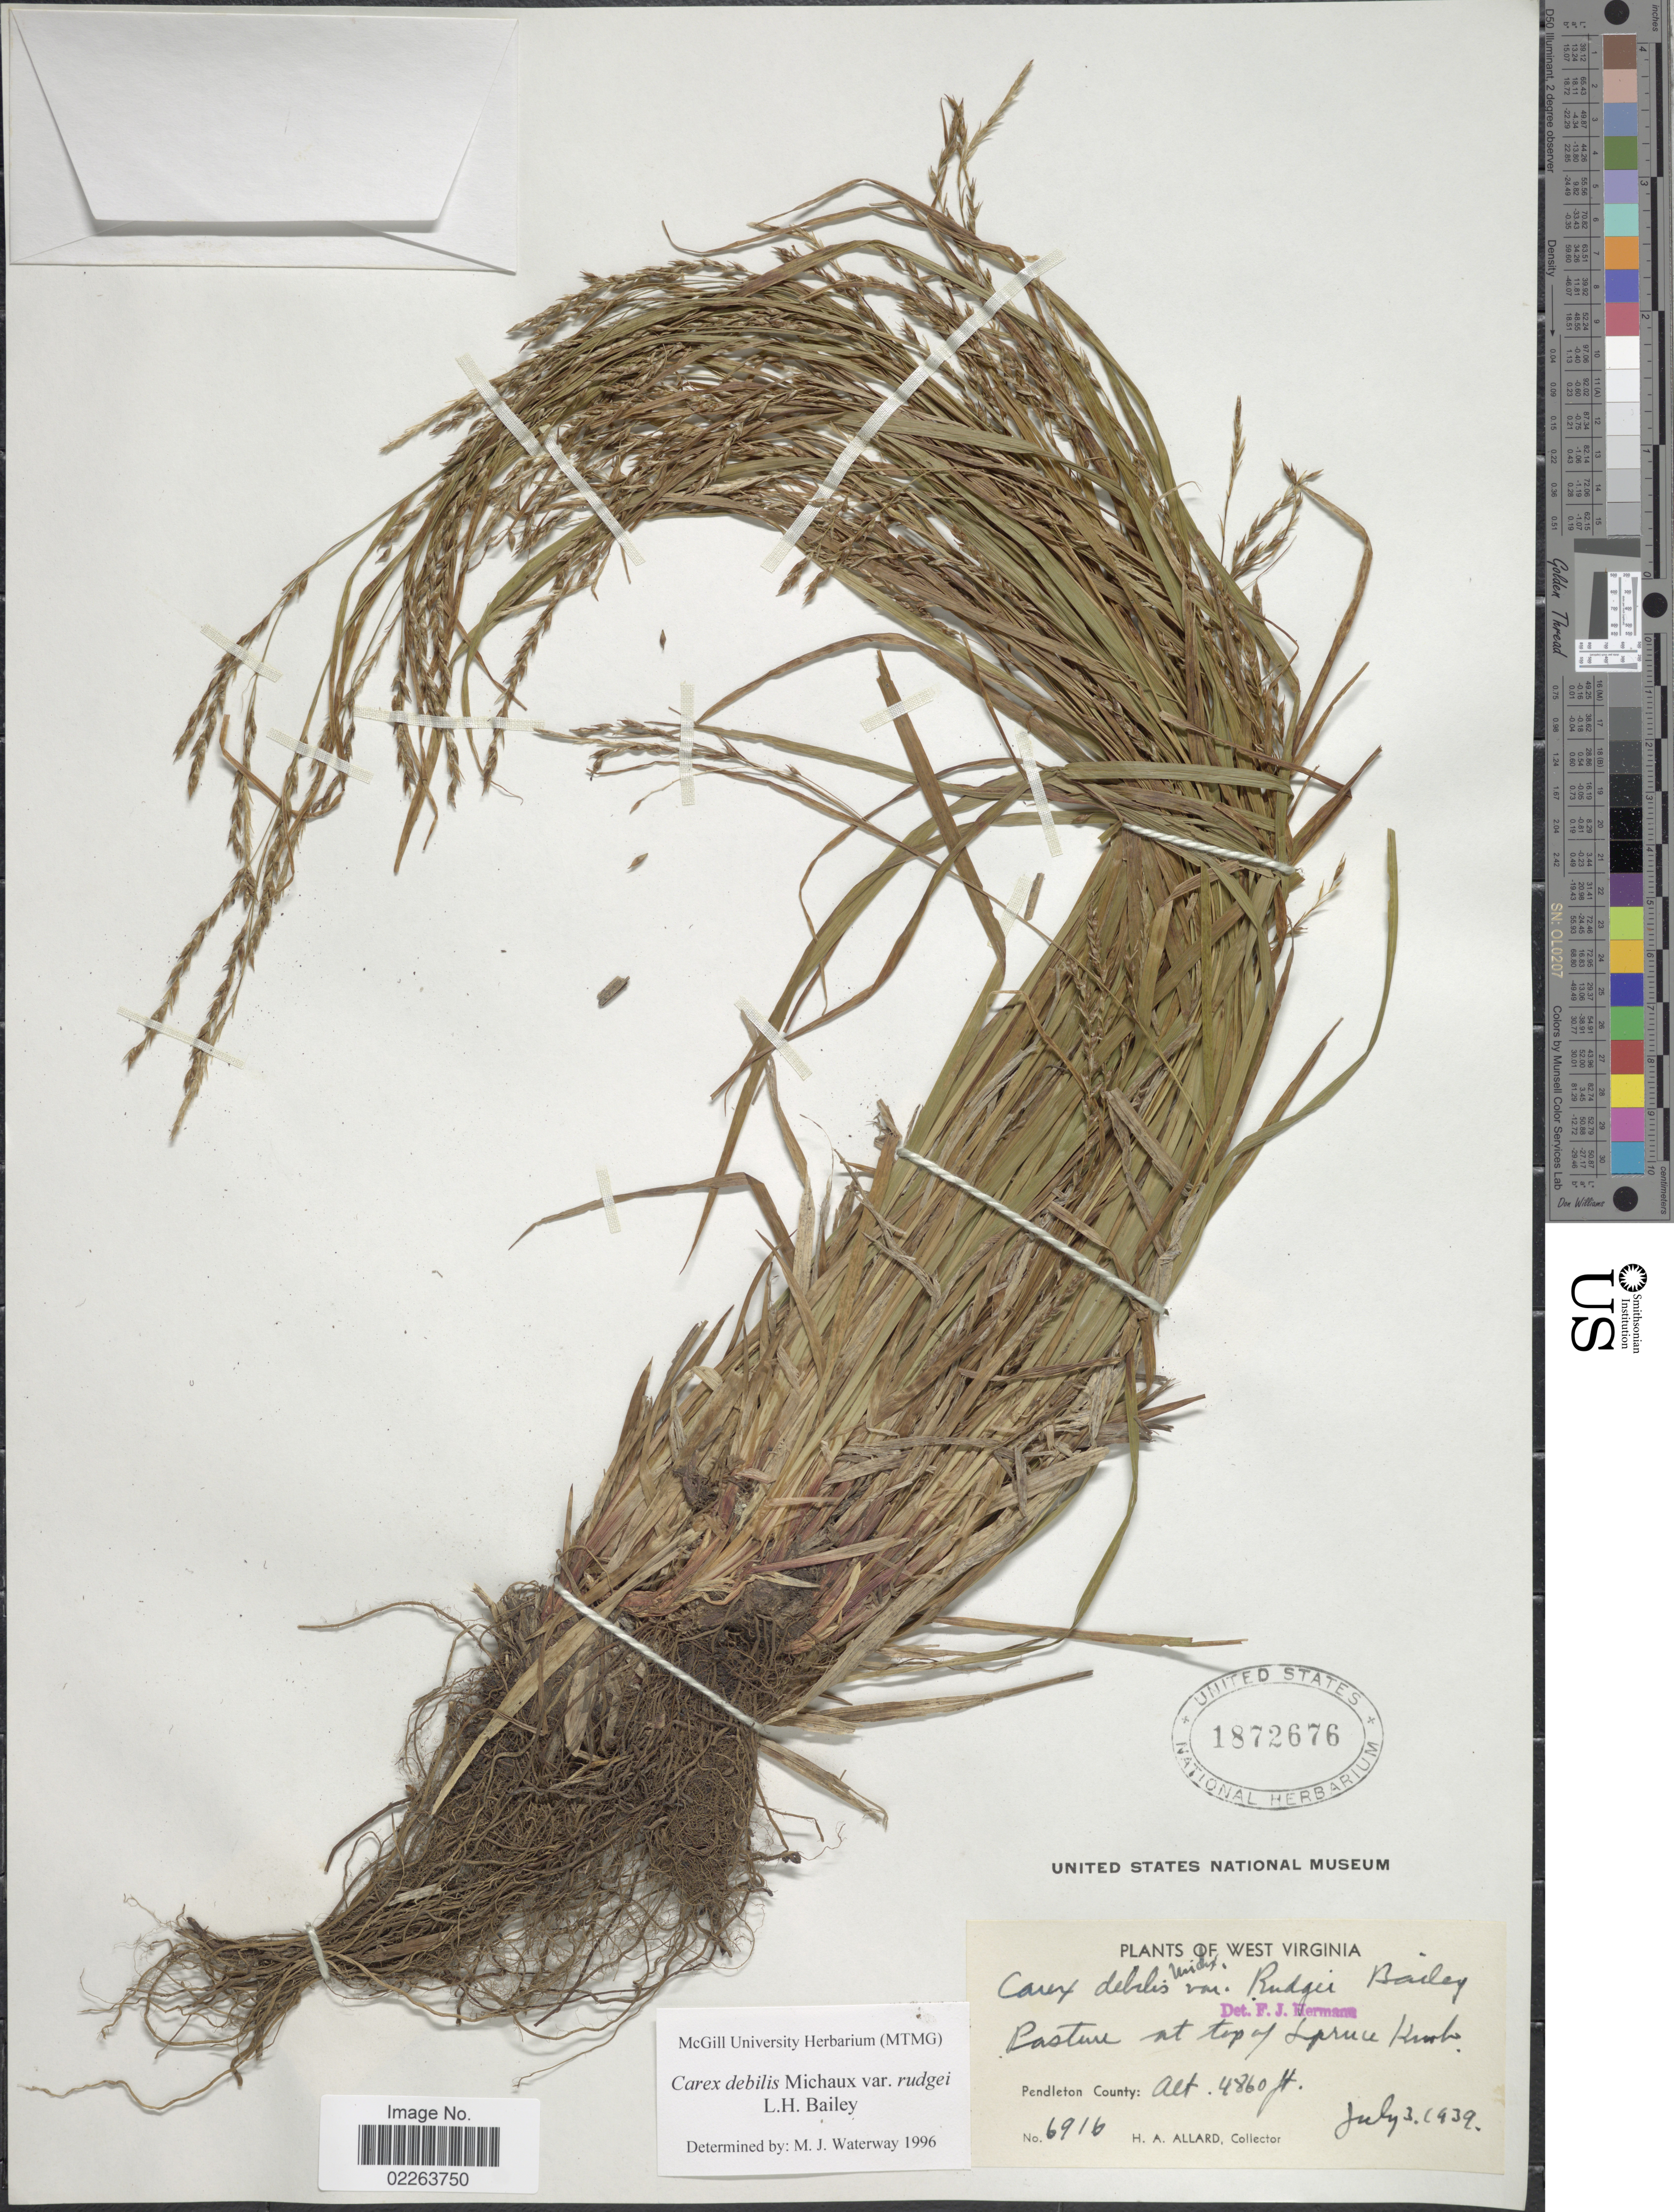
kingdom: Plantae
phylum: Tracheophyta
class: Liliopsida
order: Poales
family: Cyperaceae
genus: Carex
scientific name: Carex flexuosa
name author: Muhl. ex Willd.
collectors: H. A. Allard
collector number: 6916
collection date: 1939-07-03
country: United States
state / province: West Virginia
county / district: Pendleton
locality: Pasture at top of Spruce Knob. Pendleton County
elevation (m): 1481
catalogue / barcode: US 1872676